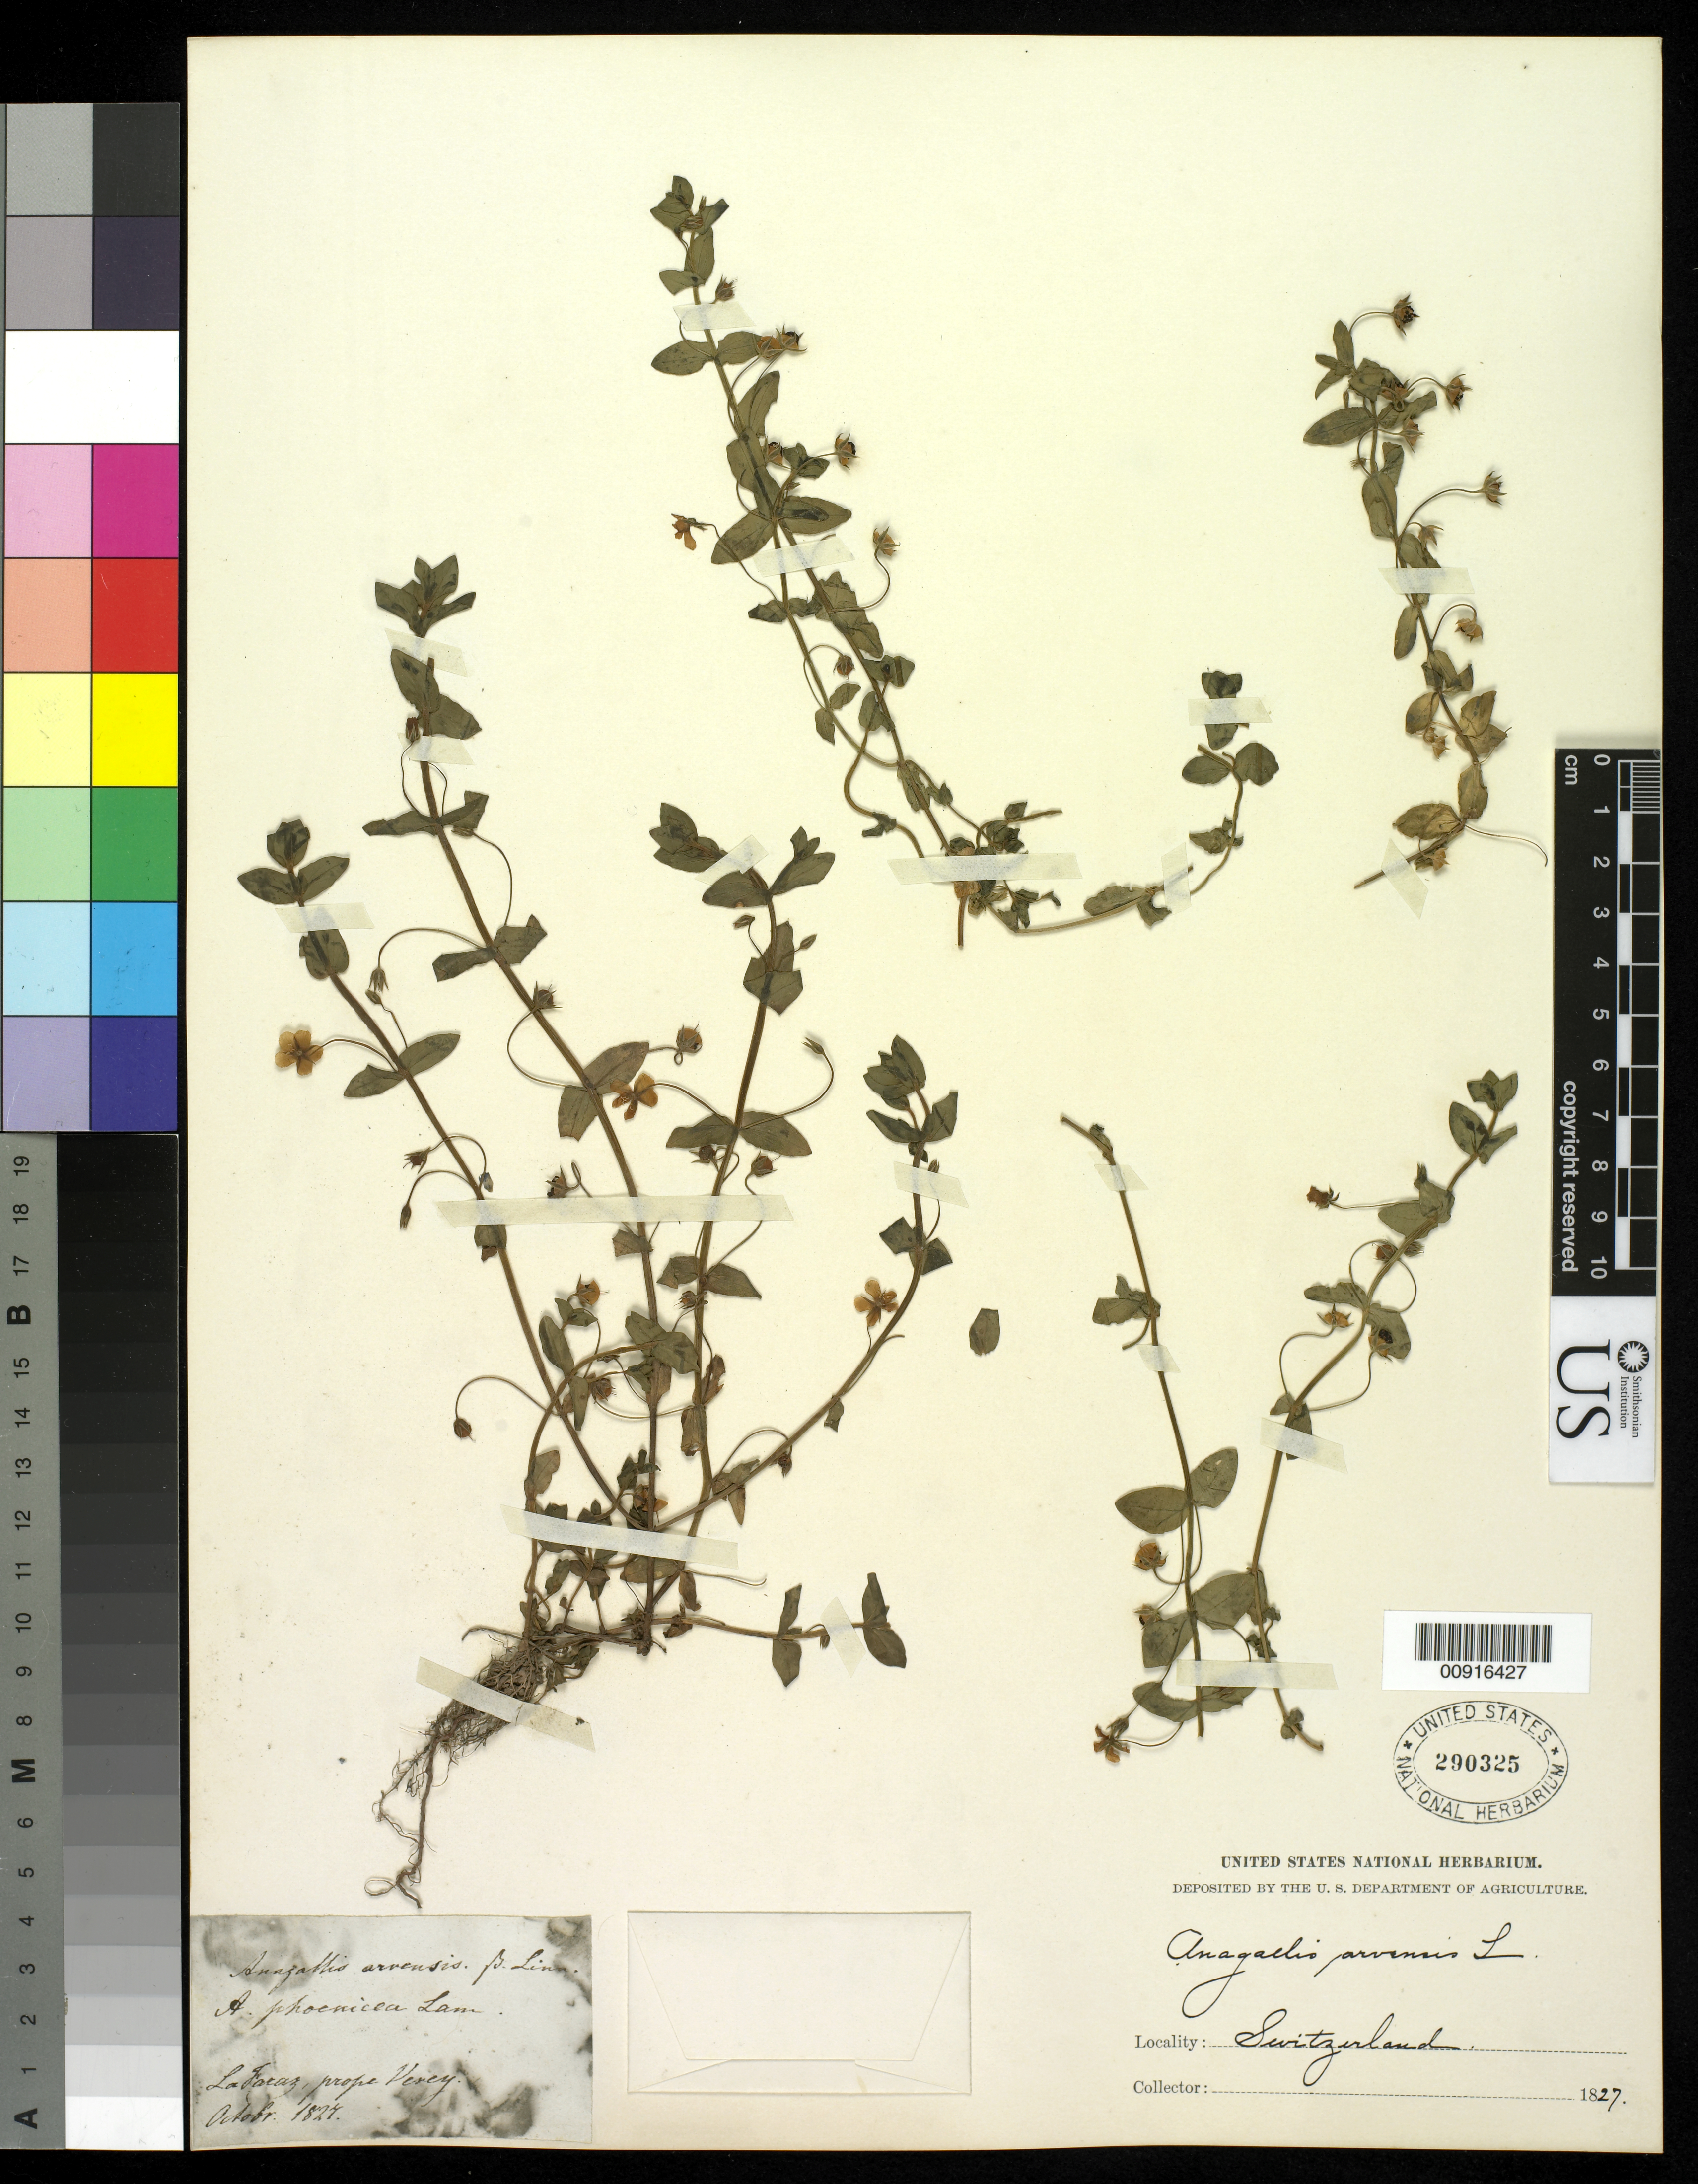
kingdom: Plantae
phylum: Tracheophyta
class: Magnoliopsida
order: Ericales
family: Primulaceae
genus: Anagallis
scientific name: Anagallis arvensis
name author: L.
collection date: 1827-10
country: Switzerland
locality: La Faraz prope Verey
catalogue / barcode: US 290325